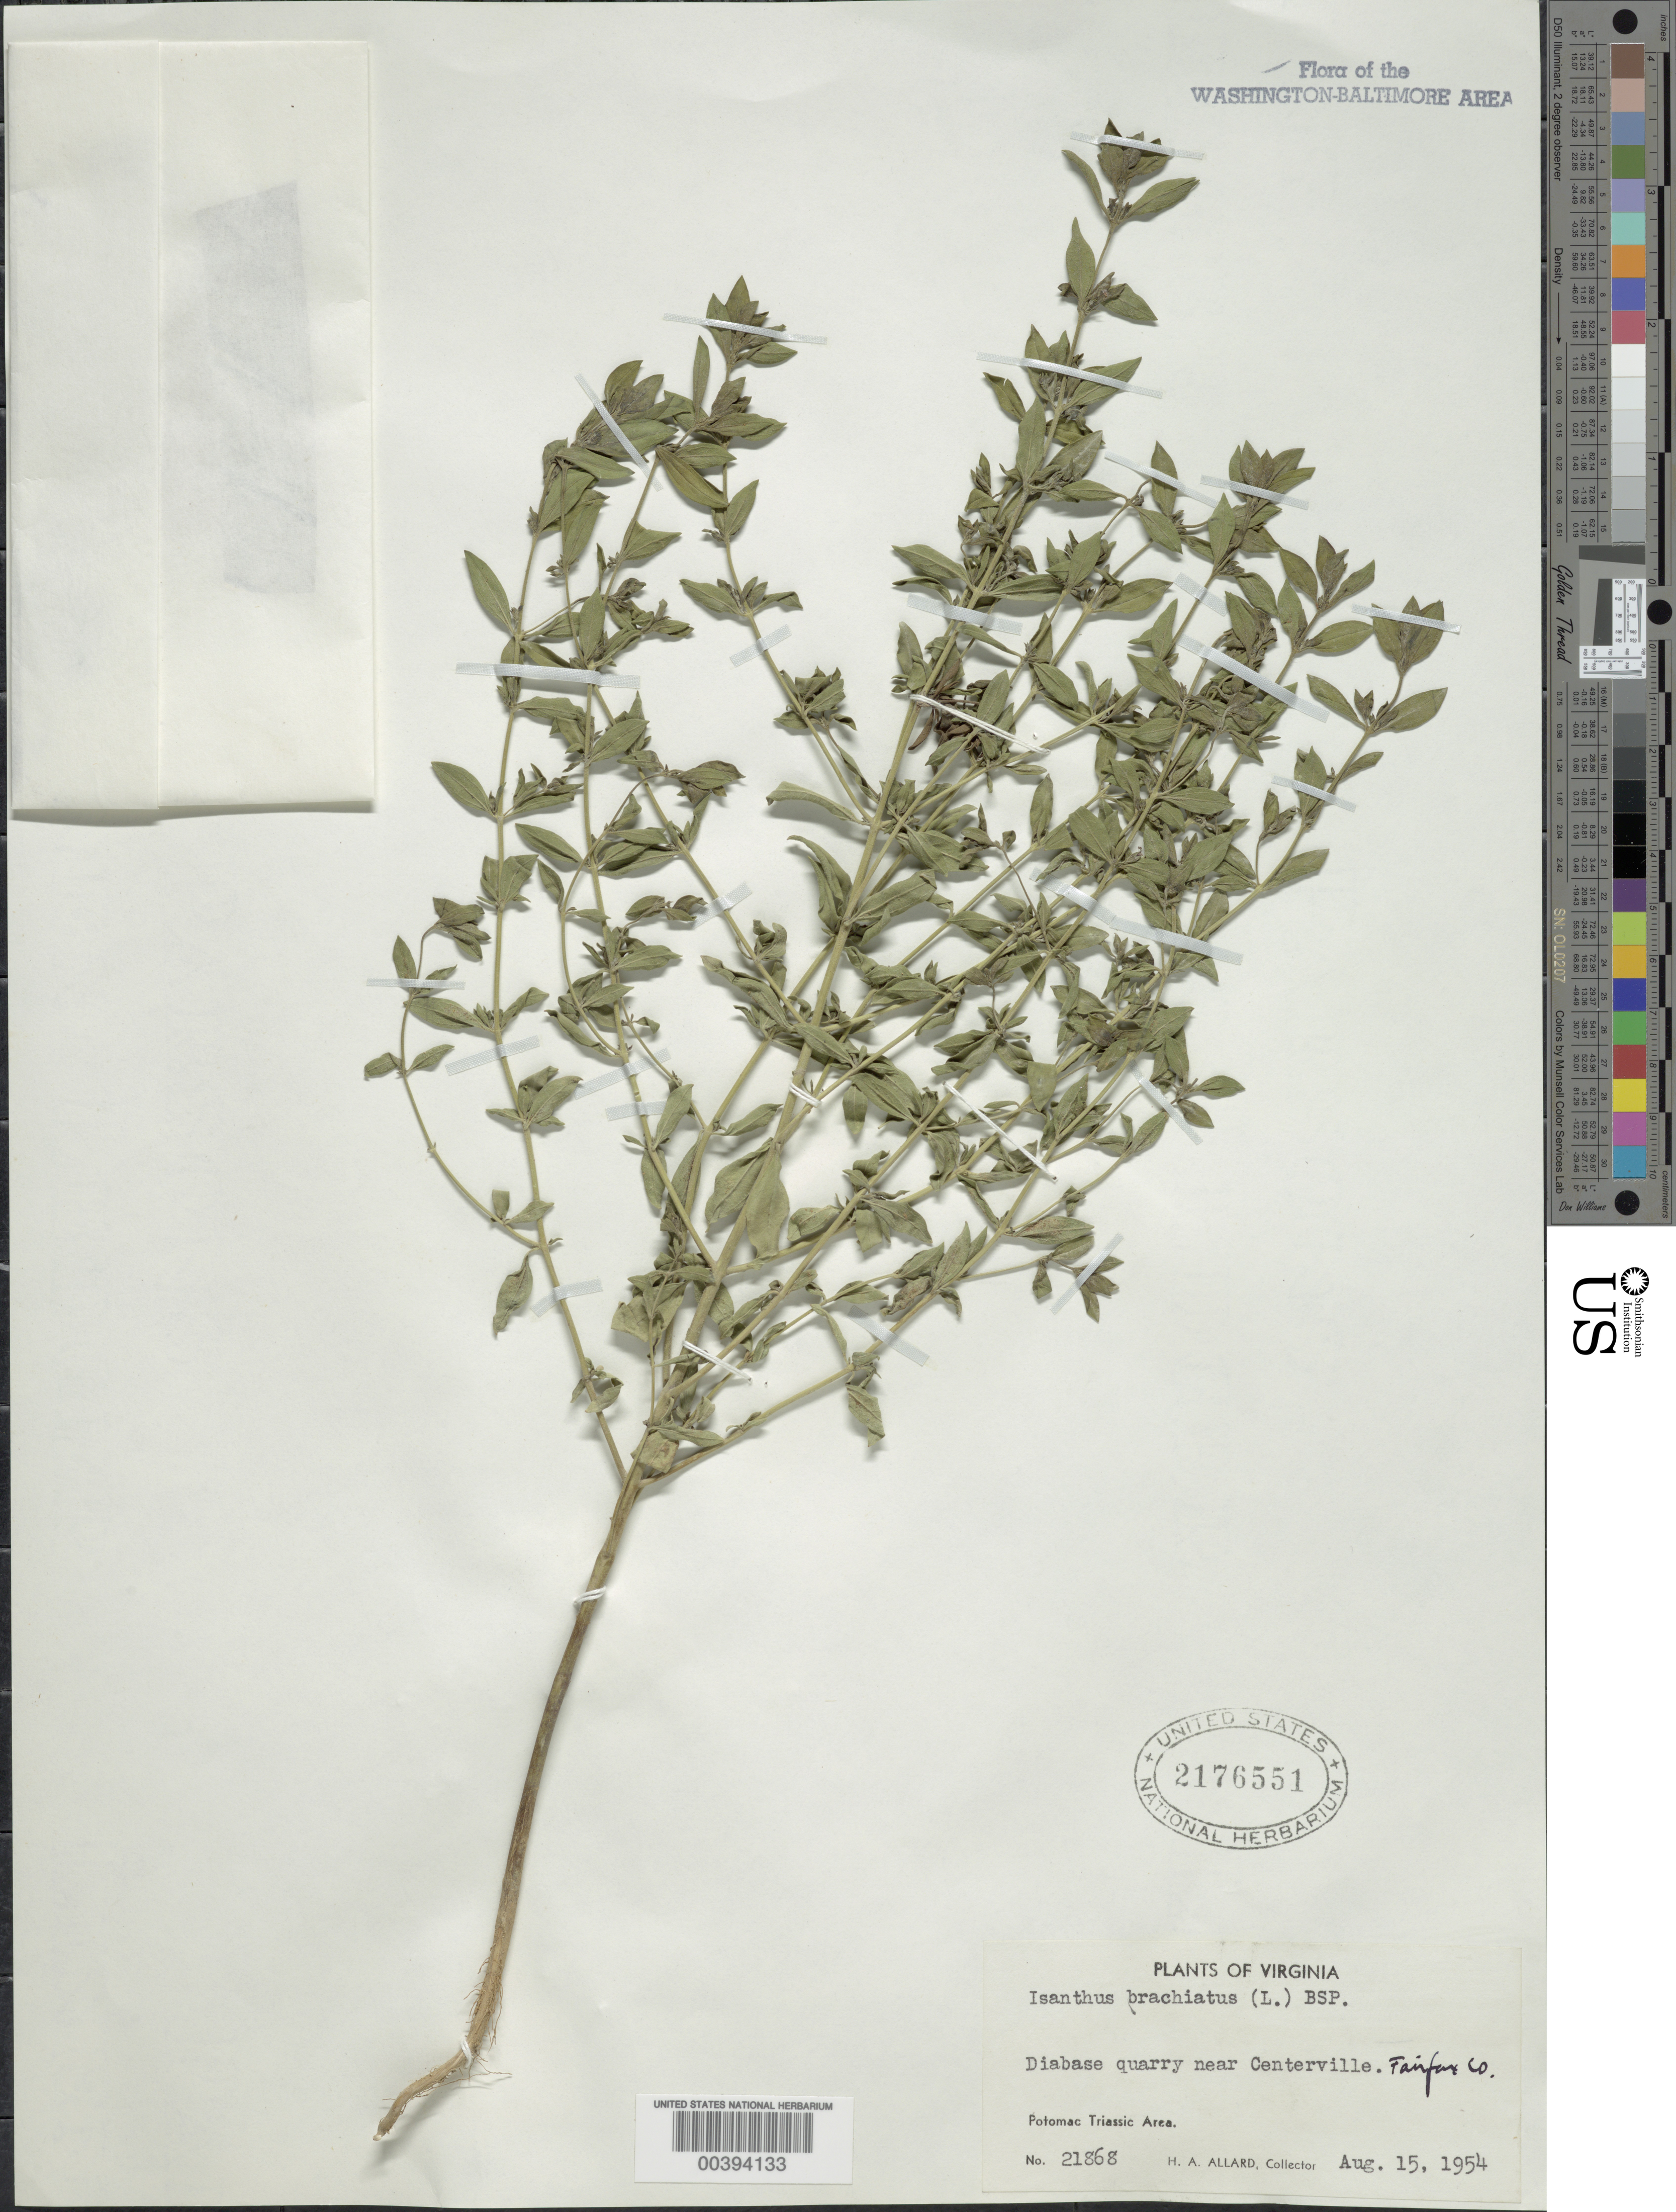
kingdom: Plantae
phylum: Tracheophyta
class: Magnoliopsida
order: Lamiales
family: Lamiaceae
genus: Isanthus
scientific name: Isanthus brachiatus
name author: (L.) Britton et al.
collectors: H. A. Allard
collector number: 21868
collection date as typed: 15 Aug 1954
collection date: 1954-08-15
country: United States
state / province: Virginia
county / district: Fairfax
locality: Near Centerville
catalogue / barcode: US 2176551